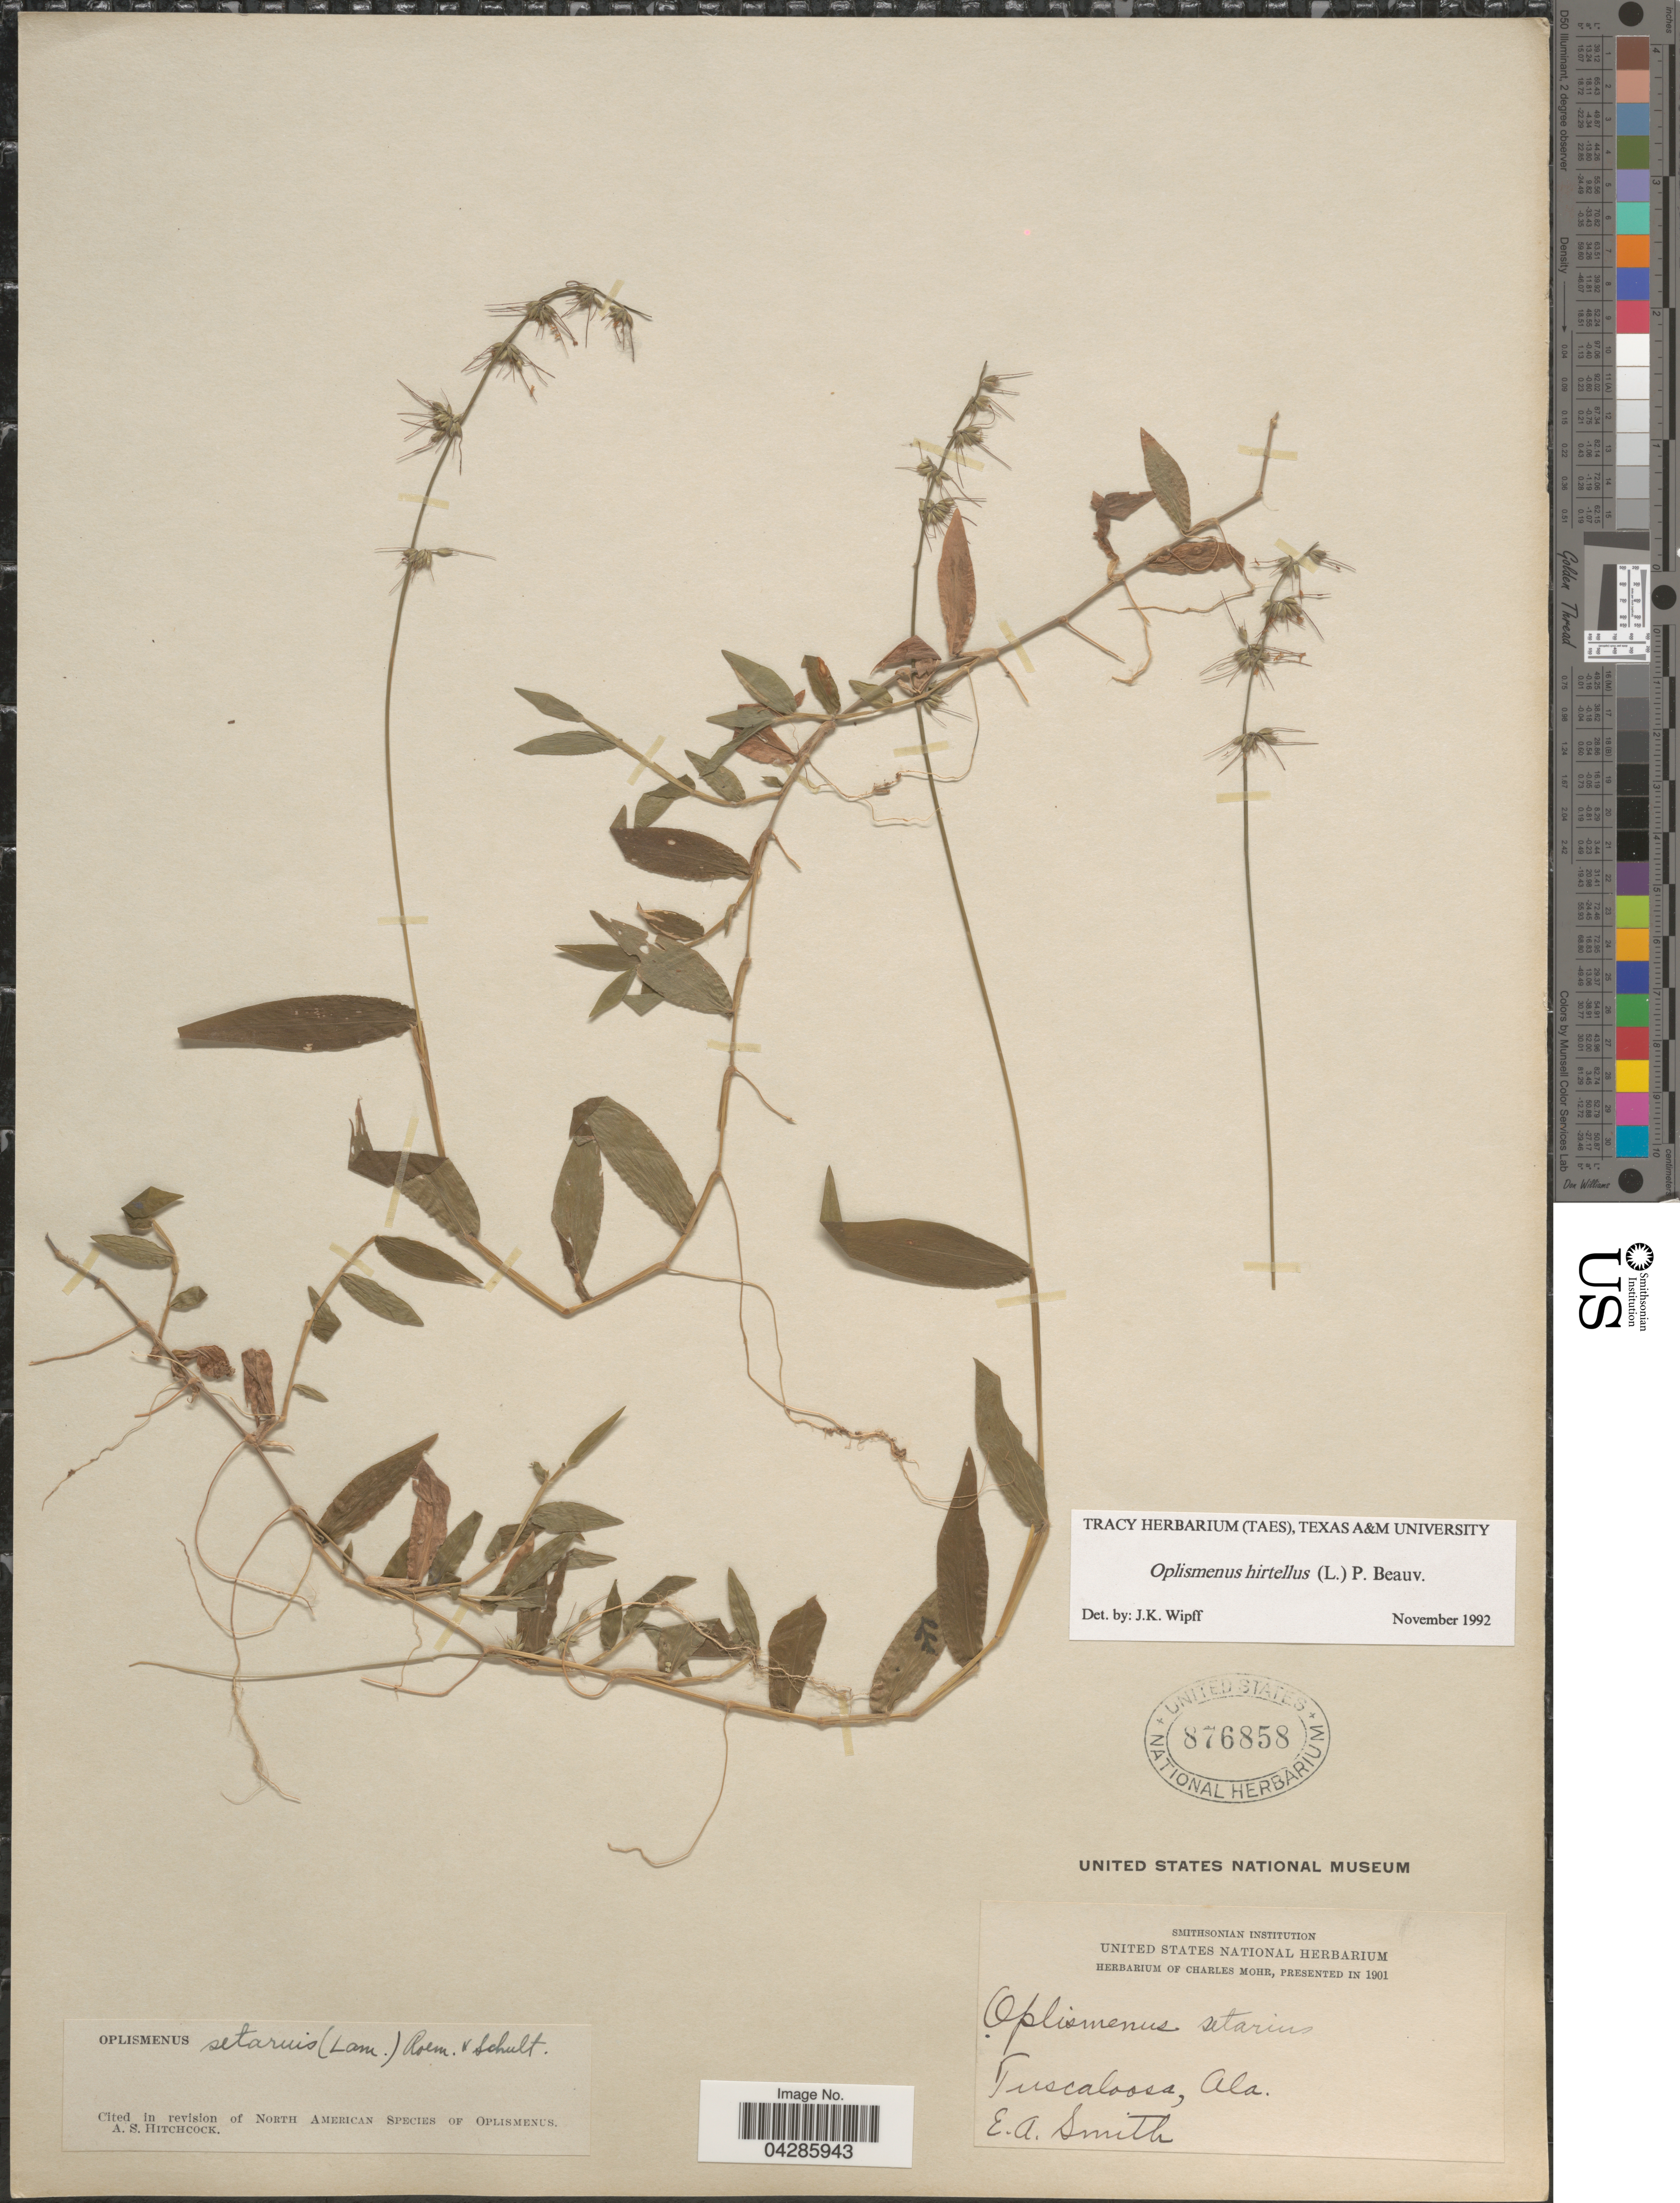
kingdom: Plantae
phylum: Tracheophyta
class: Liliopsida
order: Poales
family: Poaceae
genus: Oplismenus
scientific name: Oplismenus hirtellus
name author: (L.) P. Beauv.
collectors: E. A. Smith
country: United States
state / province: Alabama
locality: Tuscaloosa.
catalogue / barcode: US 876858